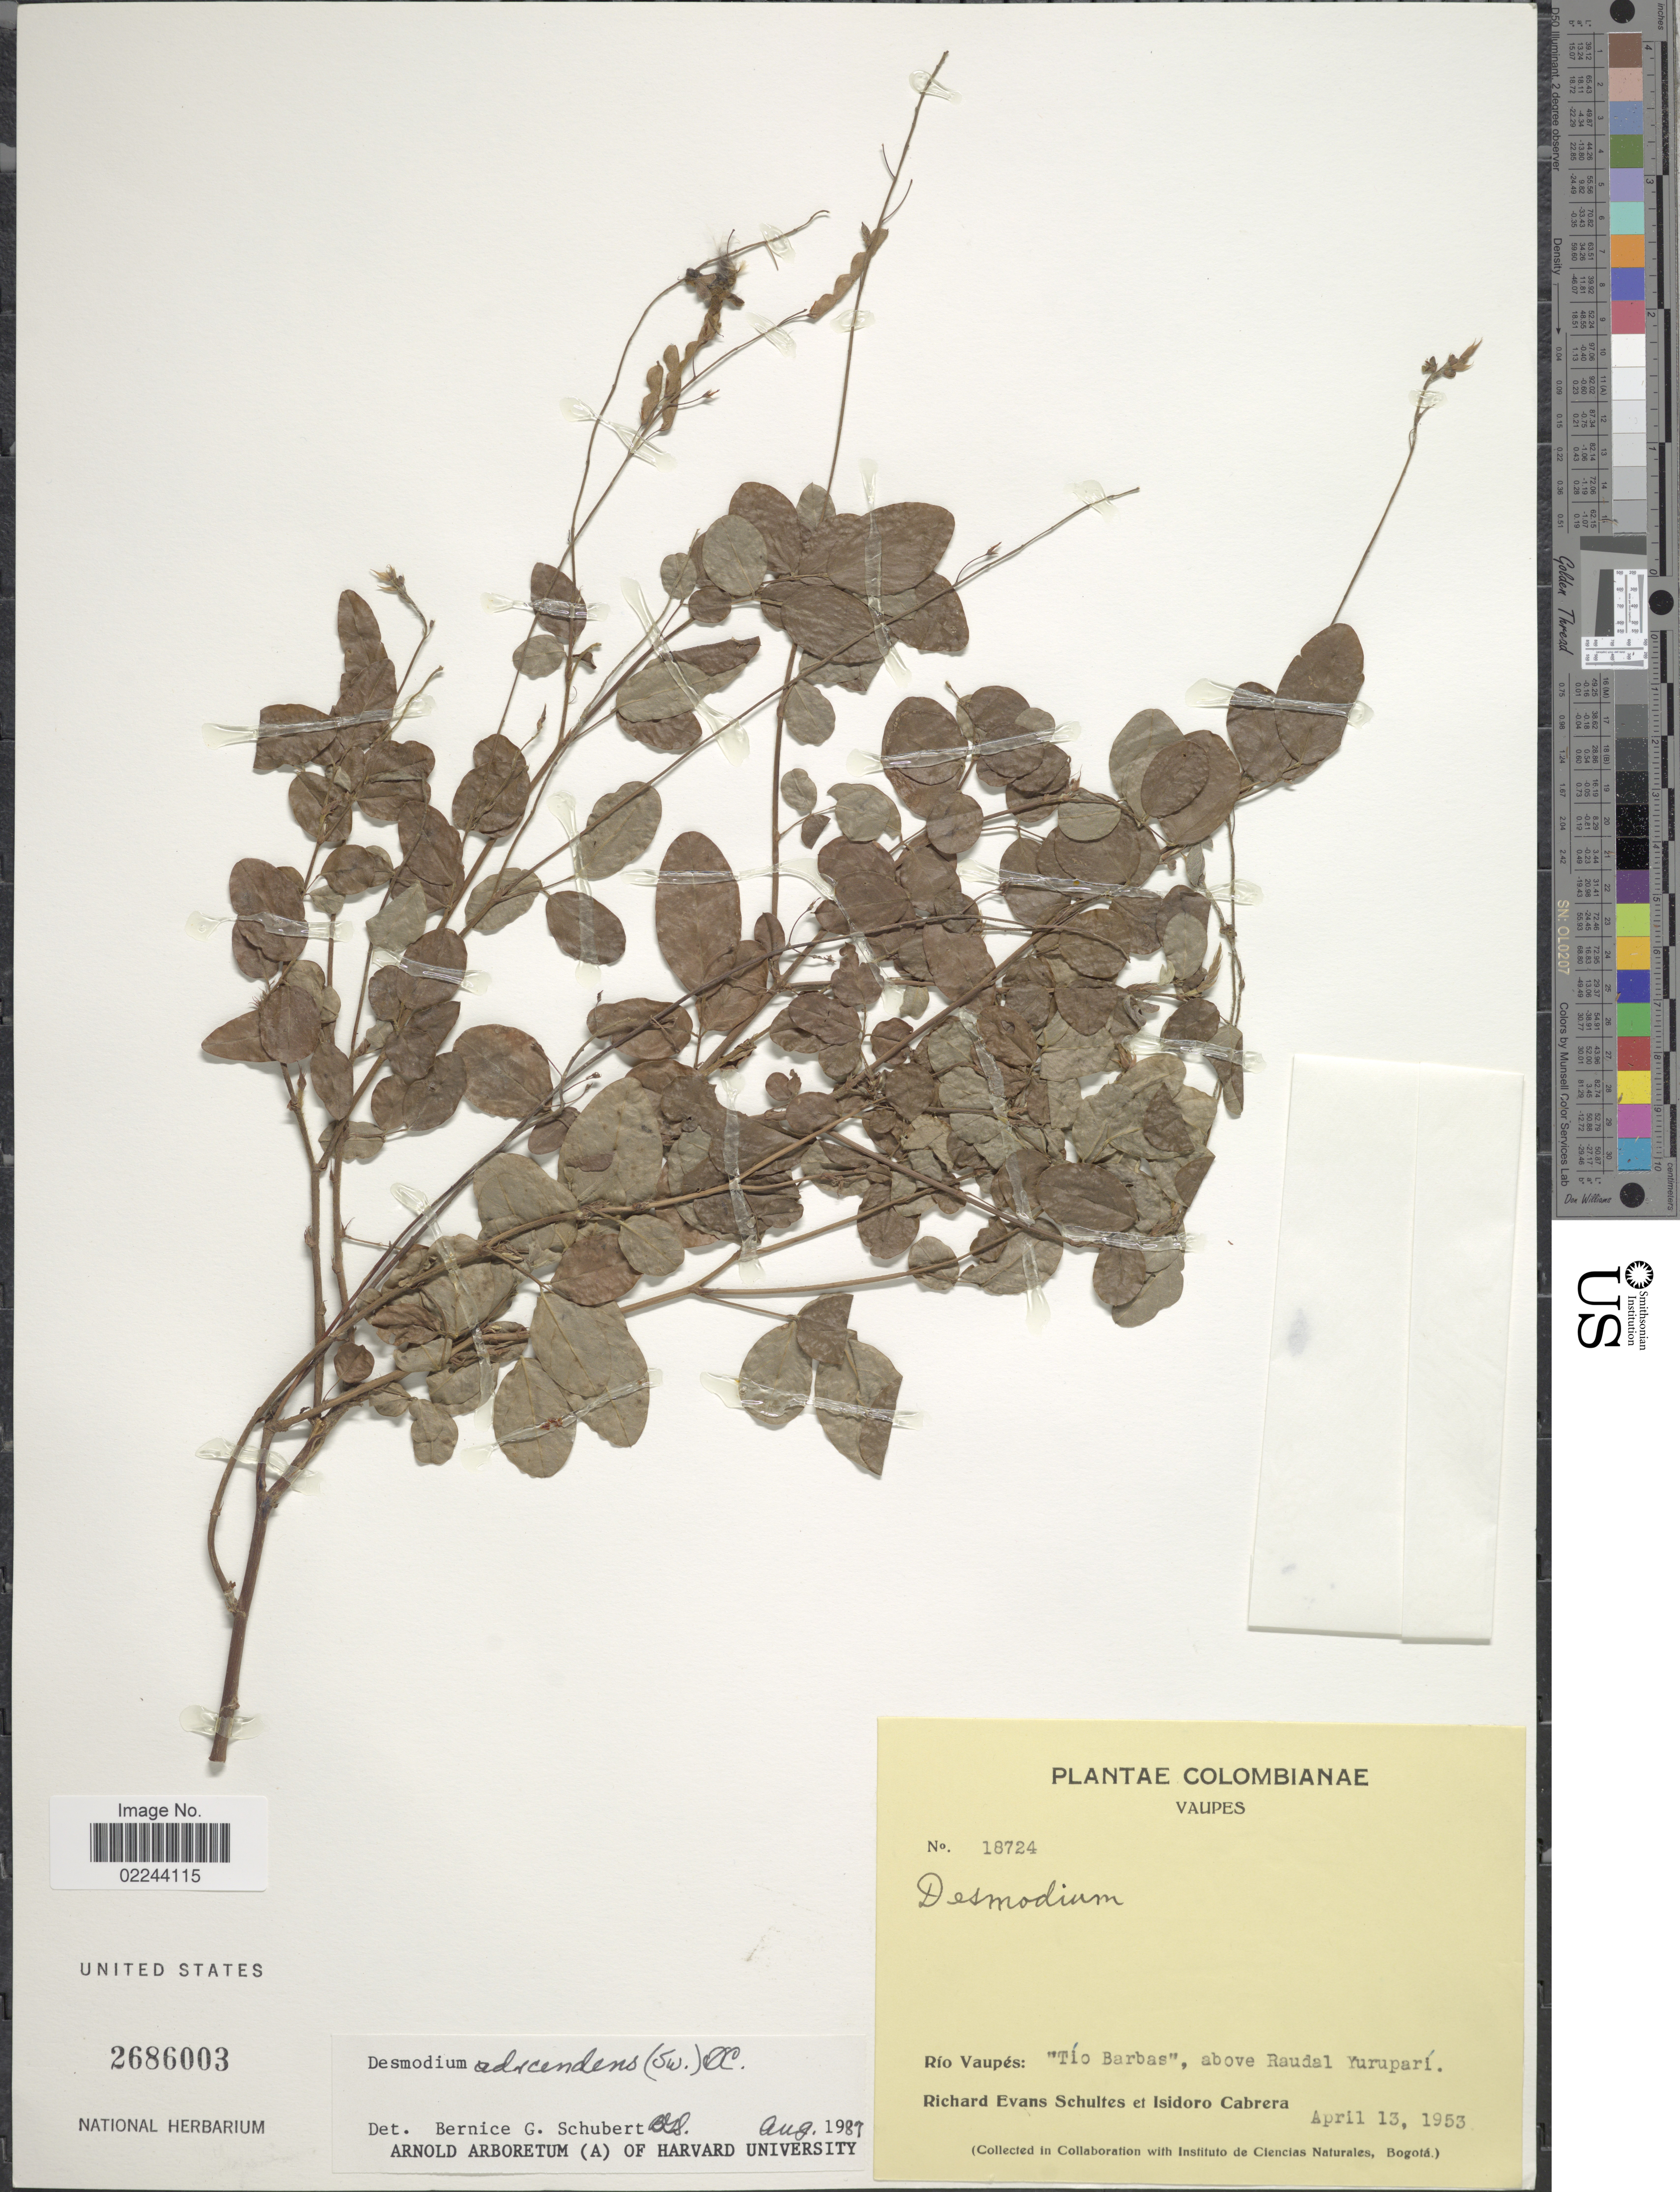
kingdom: Plantae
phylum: Tracheophyta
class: Magnoliopsida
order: Fabales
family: Fabaceae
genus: Grona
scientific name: Grona adscendens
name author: (Sw.) H. Ohashi & K. Ohashi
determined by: Strong, Mark T., (BOT), Smithsonian Institution - National Museum of Natural History (UNITED STATES)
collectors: R. E. Schultes & I. Cabrera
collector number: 18724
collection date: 1953-04-13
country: Colombia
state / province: Vaupés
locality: Río Vaupés: 'Tío Barbas', above Raudal Yuruparí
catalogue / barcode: US 2686003